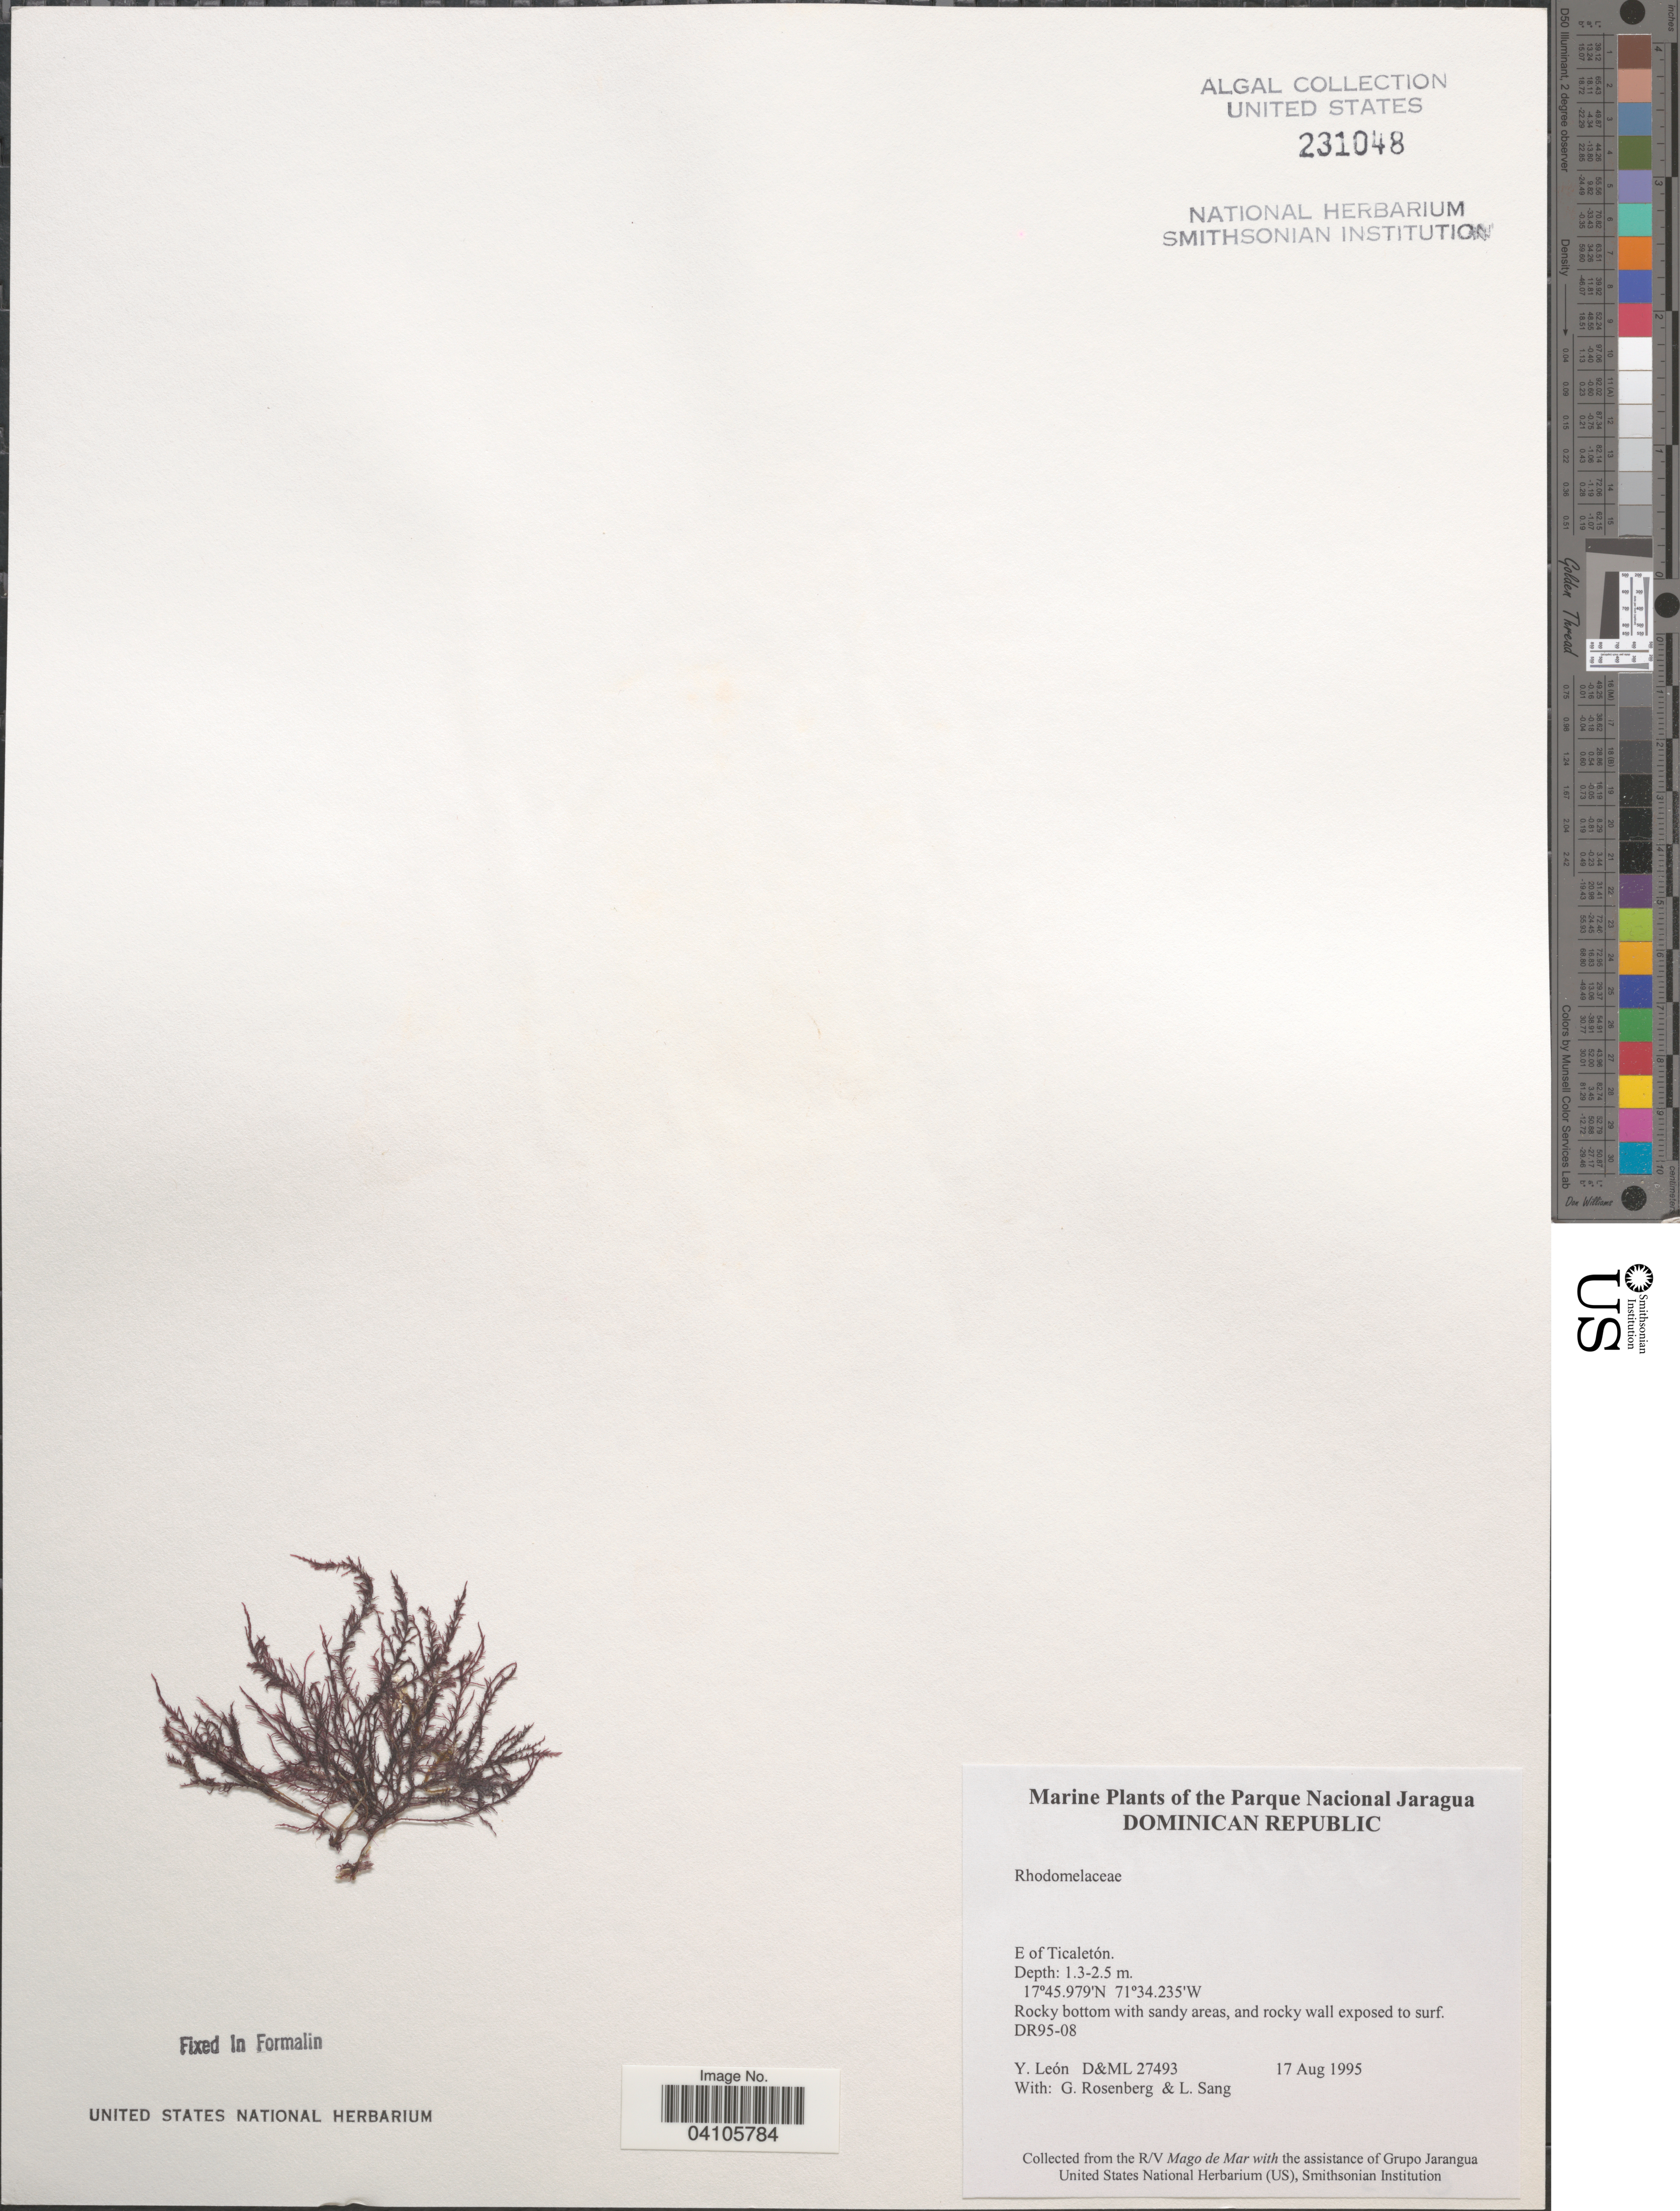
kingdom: Plantae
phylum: Rhodophyta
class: Florideophyceae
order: Ceramiales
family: Rhodomelaceae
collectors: Y. León, G. Rosenberg & L. Sang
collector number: D&ML27493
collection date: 1995-08-17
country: Dominican Republic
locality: The Parque Nacional Jaragua. E of Ticaletón.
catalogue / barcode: US 231048